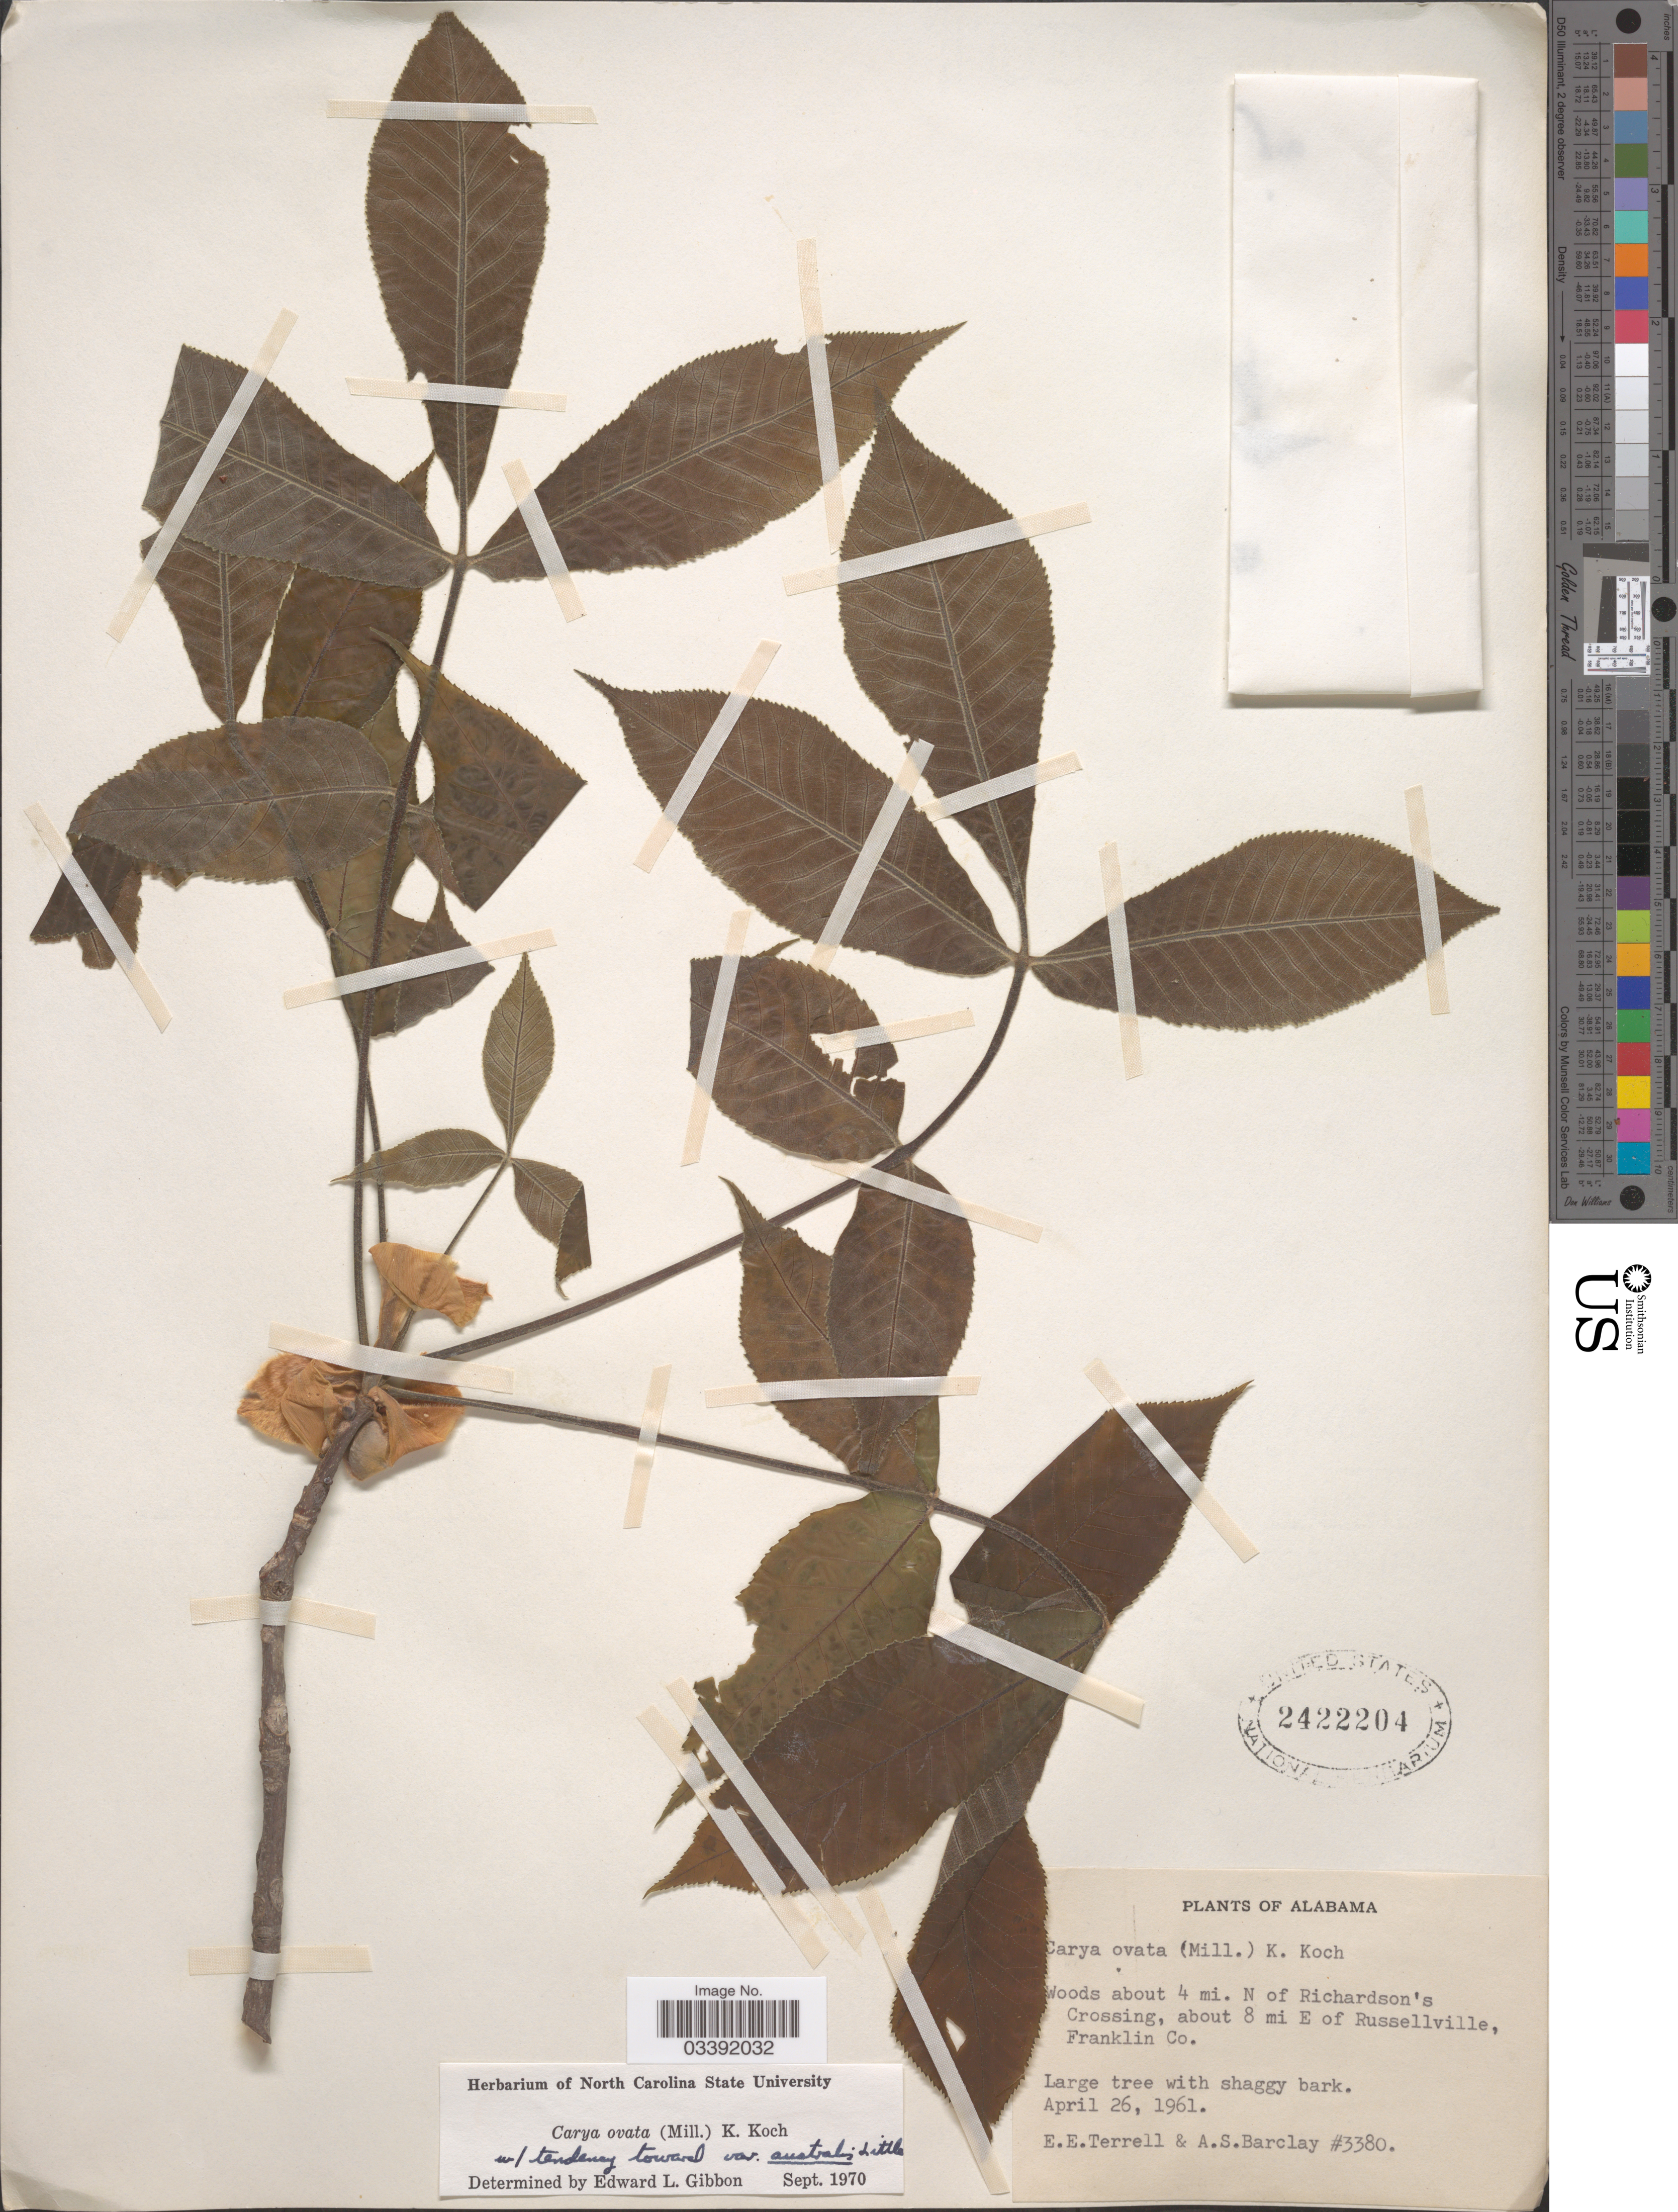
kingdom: Plantae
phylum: Tracheophyta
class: Magnoliopsida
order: Fagales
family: Juglandaceae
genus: Carya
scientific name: Carya ovata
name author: (Mill.) K. Koch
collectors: E. E. Terrell & A. S. Barclay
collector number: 3380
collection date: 1961-04-26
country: United States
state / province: Alabama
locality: Woods about 4 mi. N of Richardson's Crossing, about 8 mi E of Russelville, Franklin Co.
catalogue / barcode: US 2422204